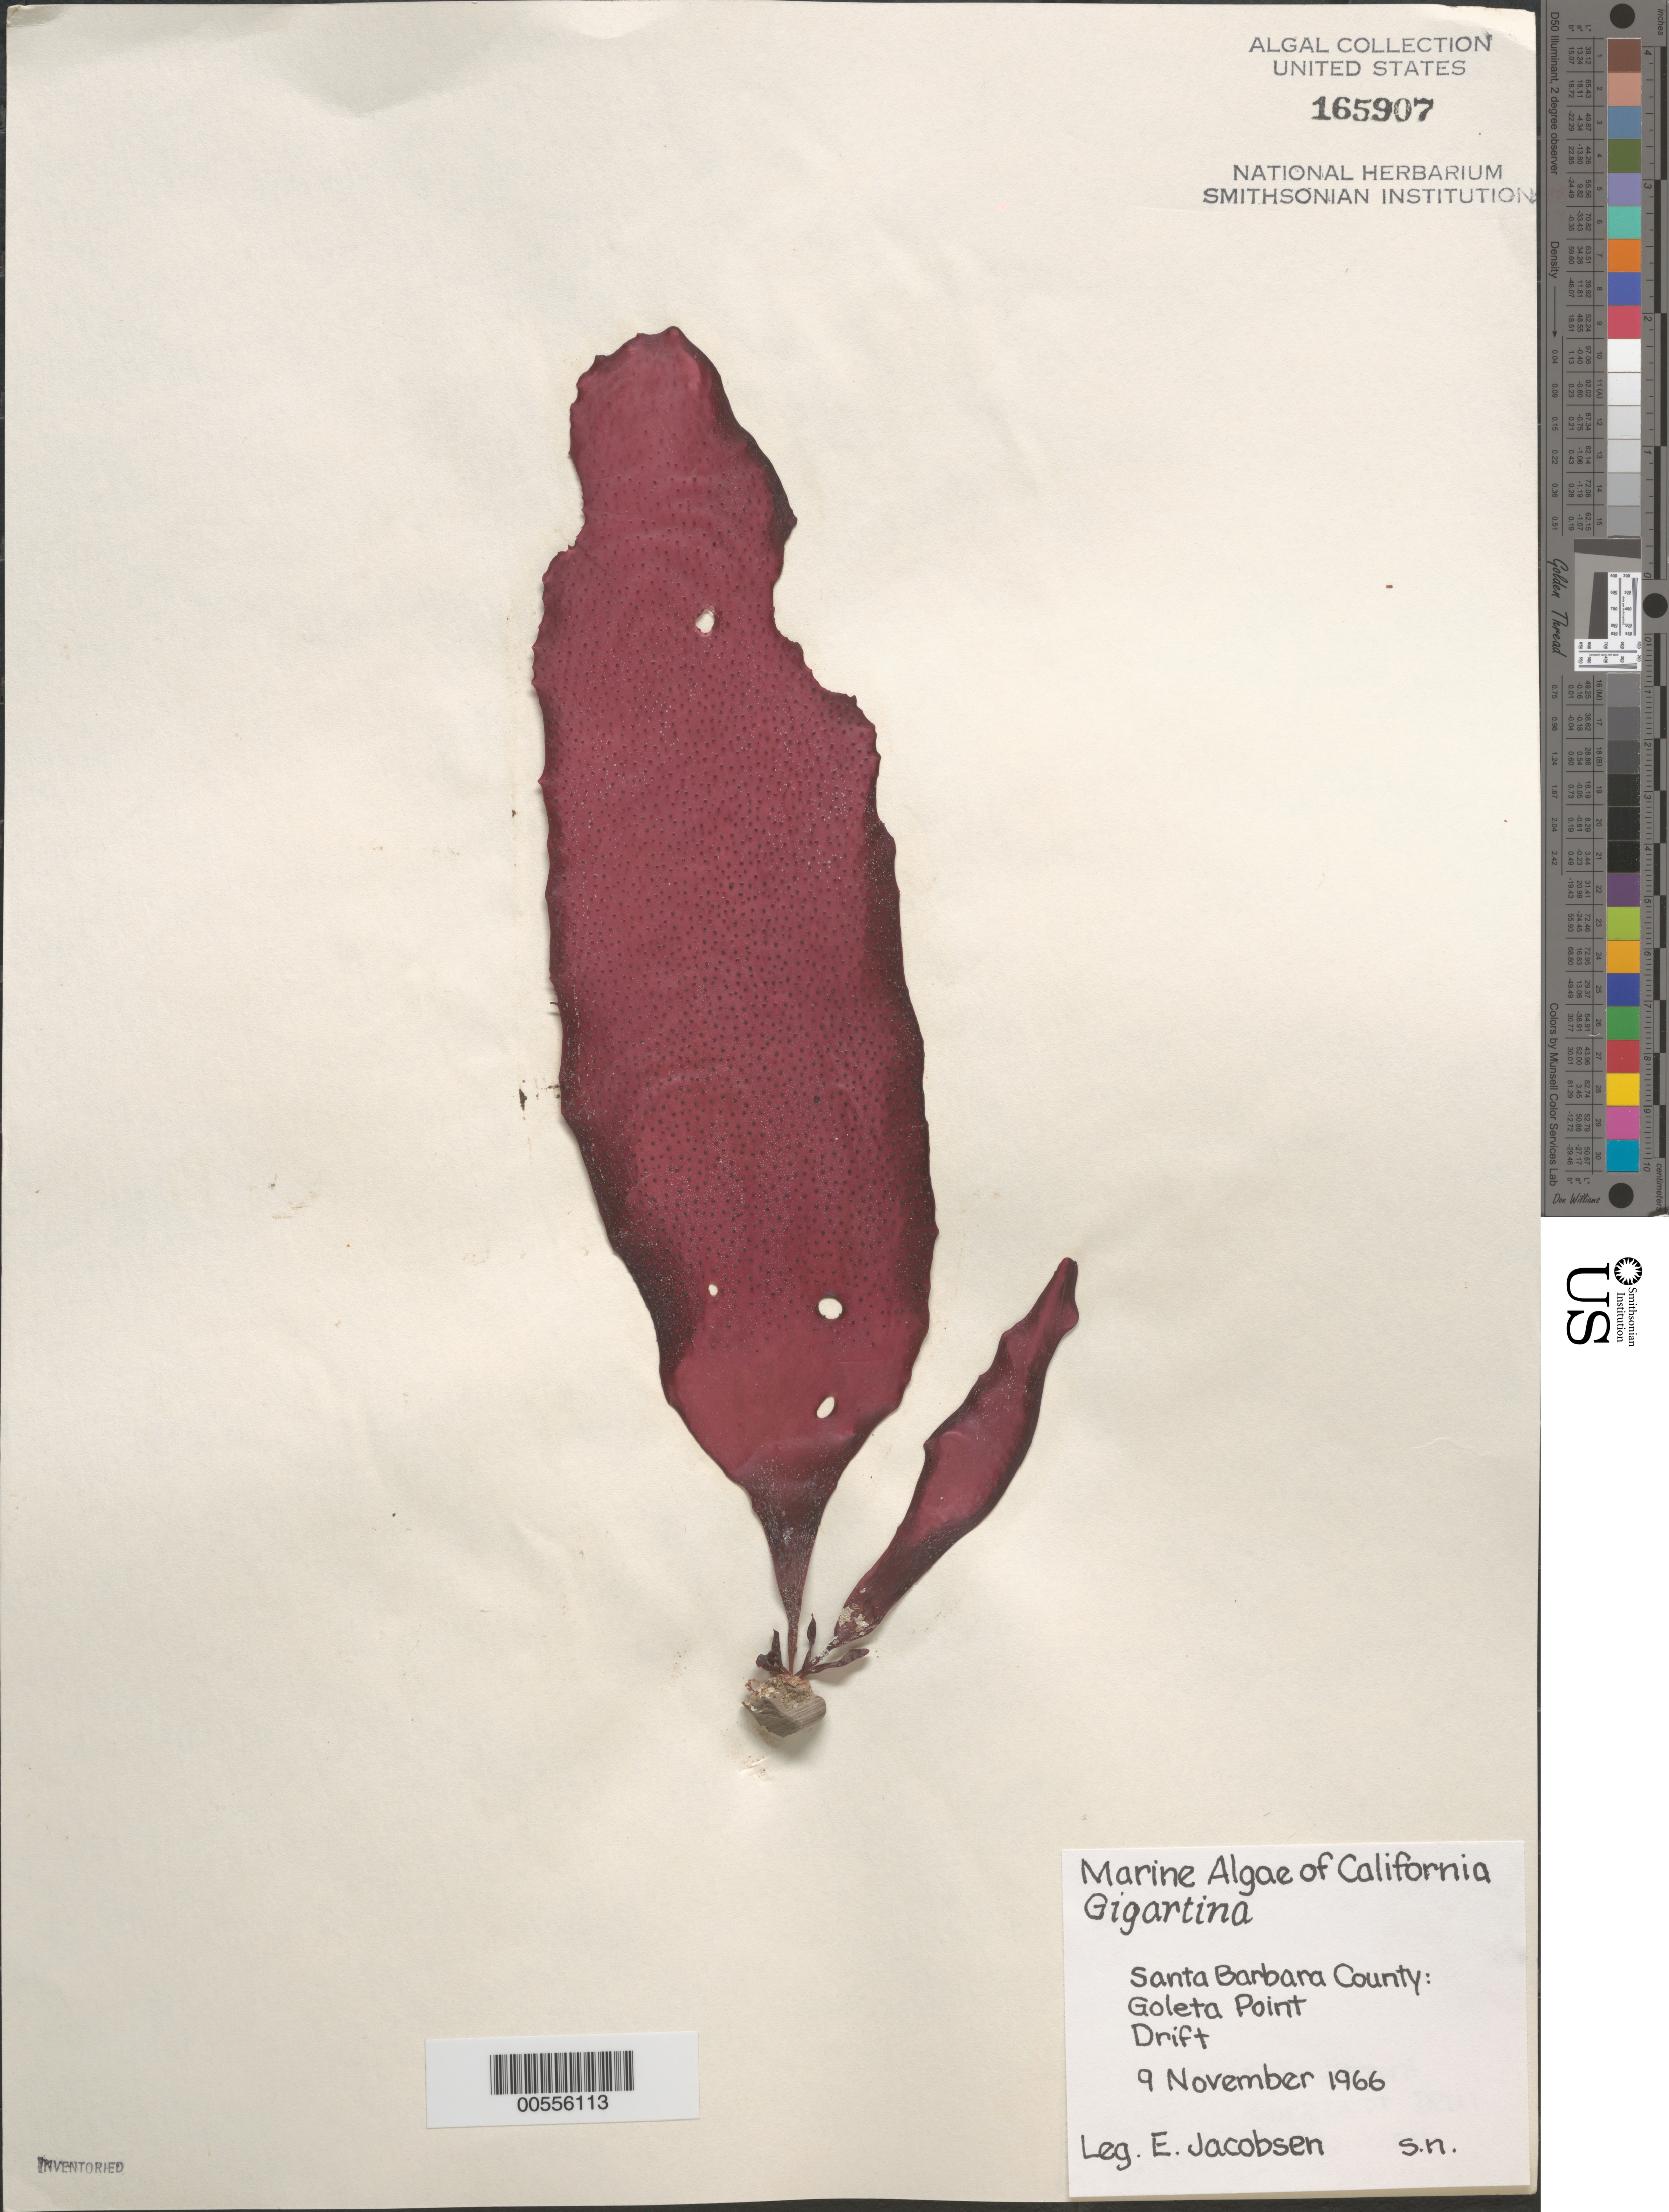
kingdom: Plantae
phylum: Rhodophyta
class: Florideophyceae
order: Gigartinales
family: Gigartinaceae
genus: Gigartina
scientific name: Gigartina sp.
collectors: E. Jacobsen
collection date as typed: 09 Nov 1966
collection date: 1966-11-09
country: United States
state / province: California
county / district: Santa Barbara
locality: Goleta Point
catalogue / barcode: US 165907